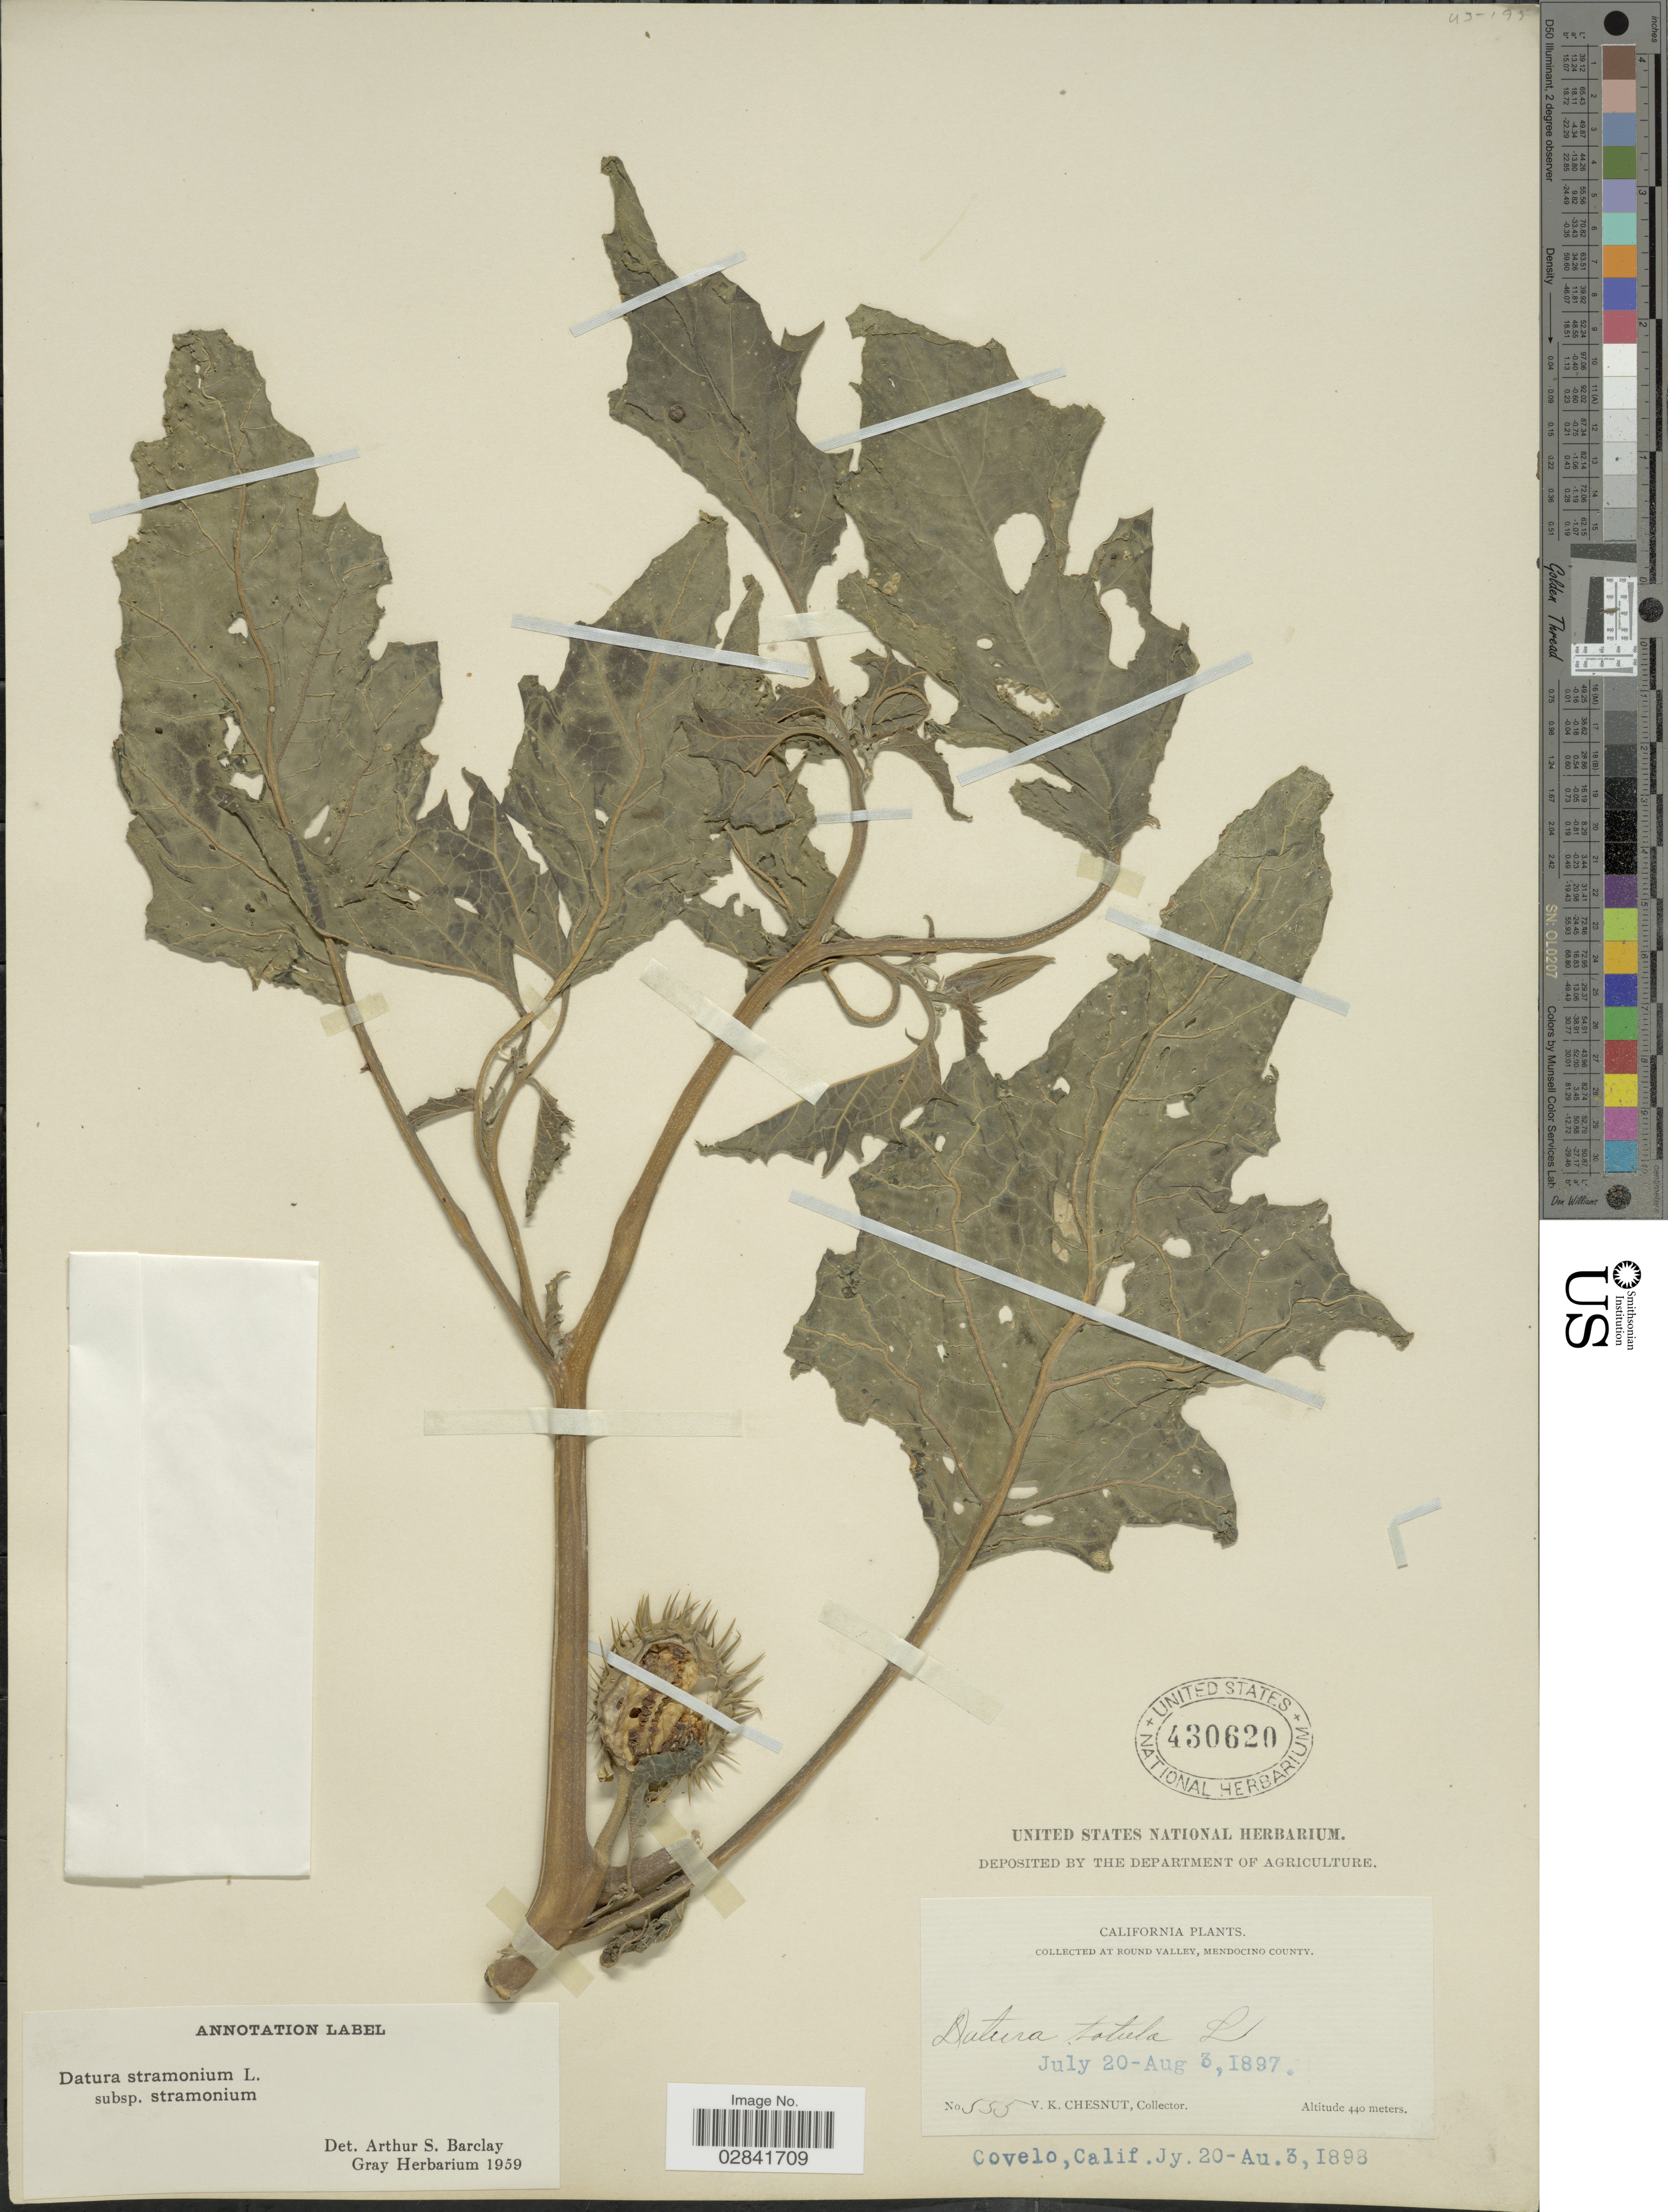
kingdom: Plantae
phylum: Tracheophyta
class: Magnoliopsida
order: Solanales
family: Solanaceae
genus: Datura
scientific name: Datura stramonium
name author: L.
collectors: V. Chesnut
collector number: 555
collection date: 1897-07-20/1898-08-03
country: United States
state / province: California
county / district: Mendocino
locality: Covelo. At Round Valley, Mendocino County.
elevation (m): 440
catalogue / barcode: US 430620